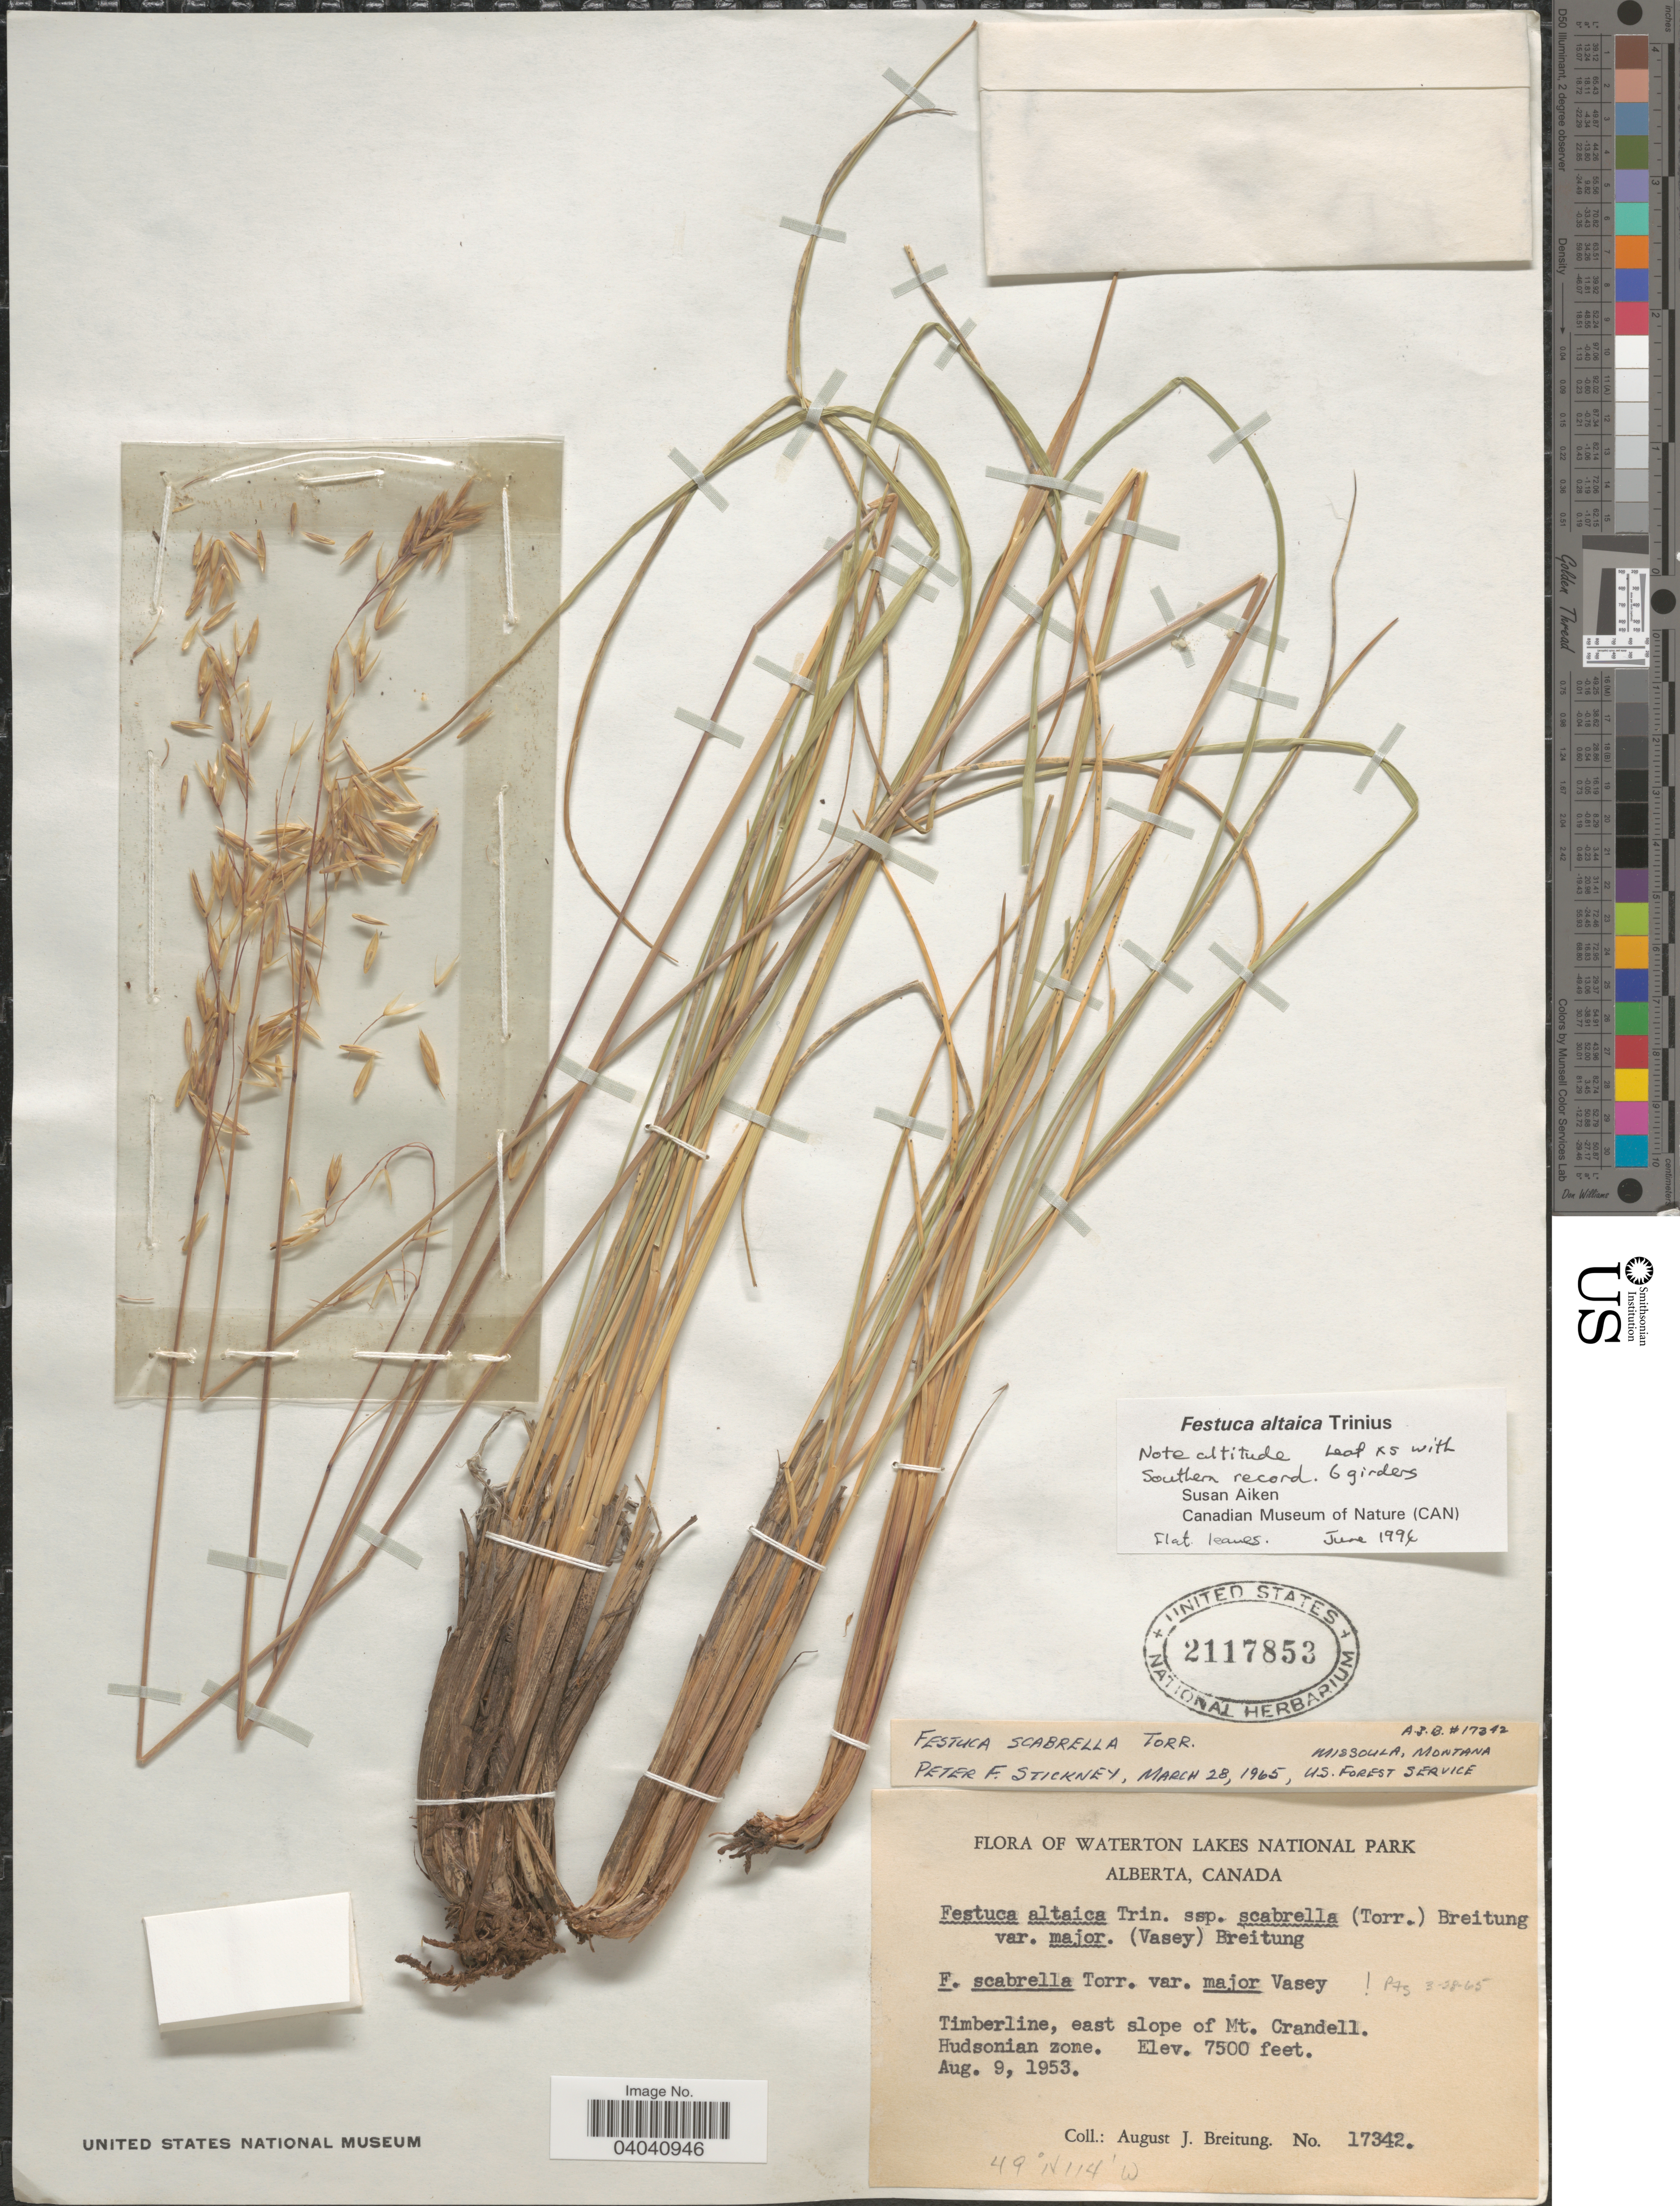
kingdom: Plantae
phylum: Tracheophyta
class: Liliopsida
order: Poales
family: Poaceae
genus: Festuca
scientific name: Festuca altaica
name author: Trin.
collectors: A. Breitung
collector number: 17342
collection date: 1953-08-09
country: Canada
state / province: Alberta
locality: Waterton Lakes National Park. Timberline, east slope of Mt. Crandell. Hudsonian zone.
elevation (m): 2286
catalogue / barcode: US 2117853